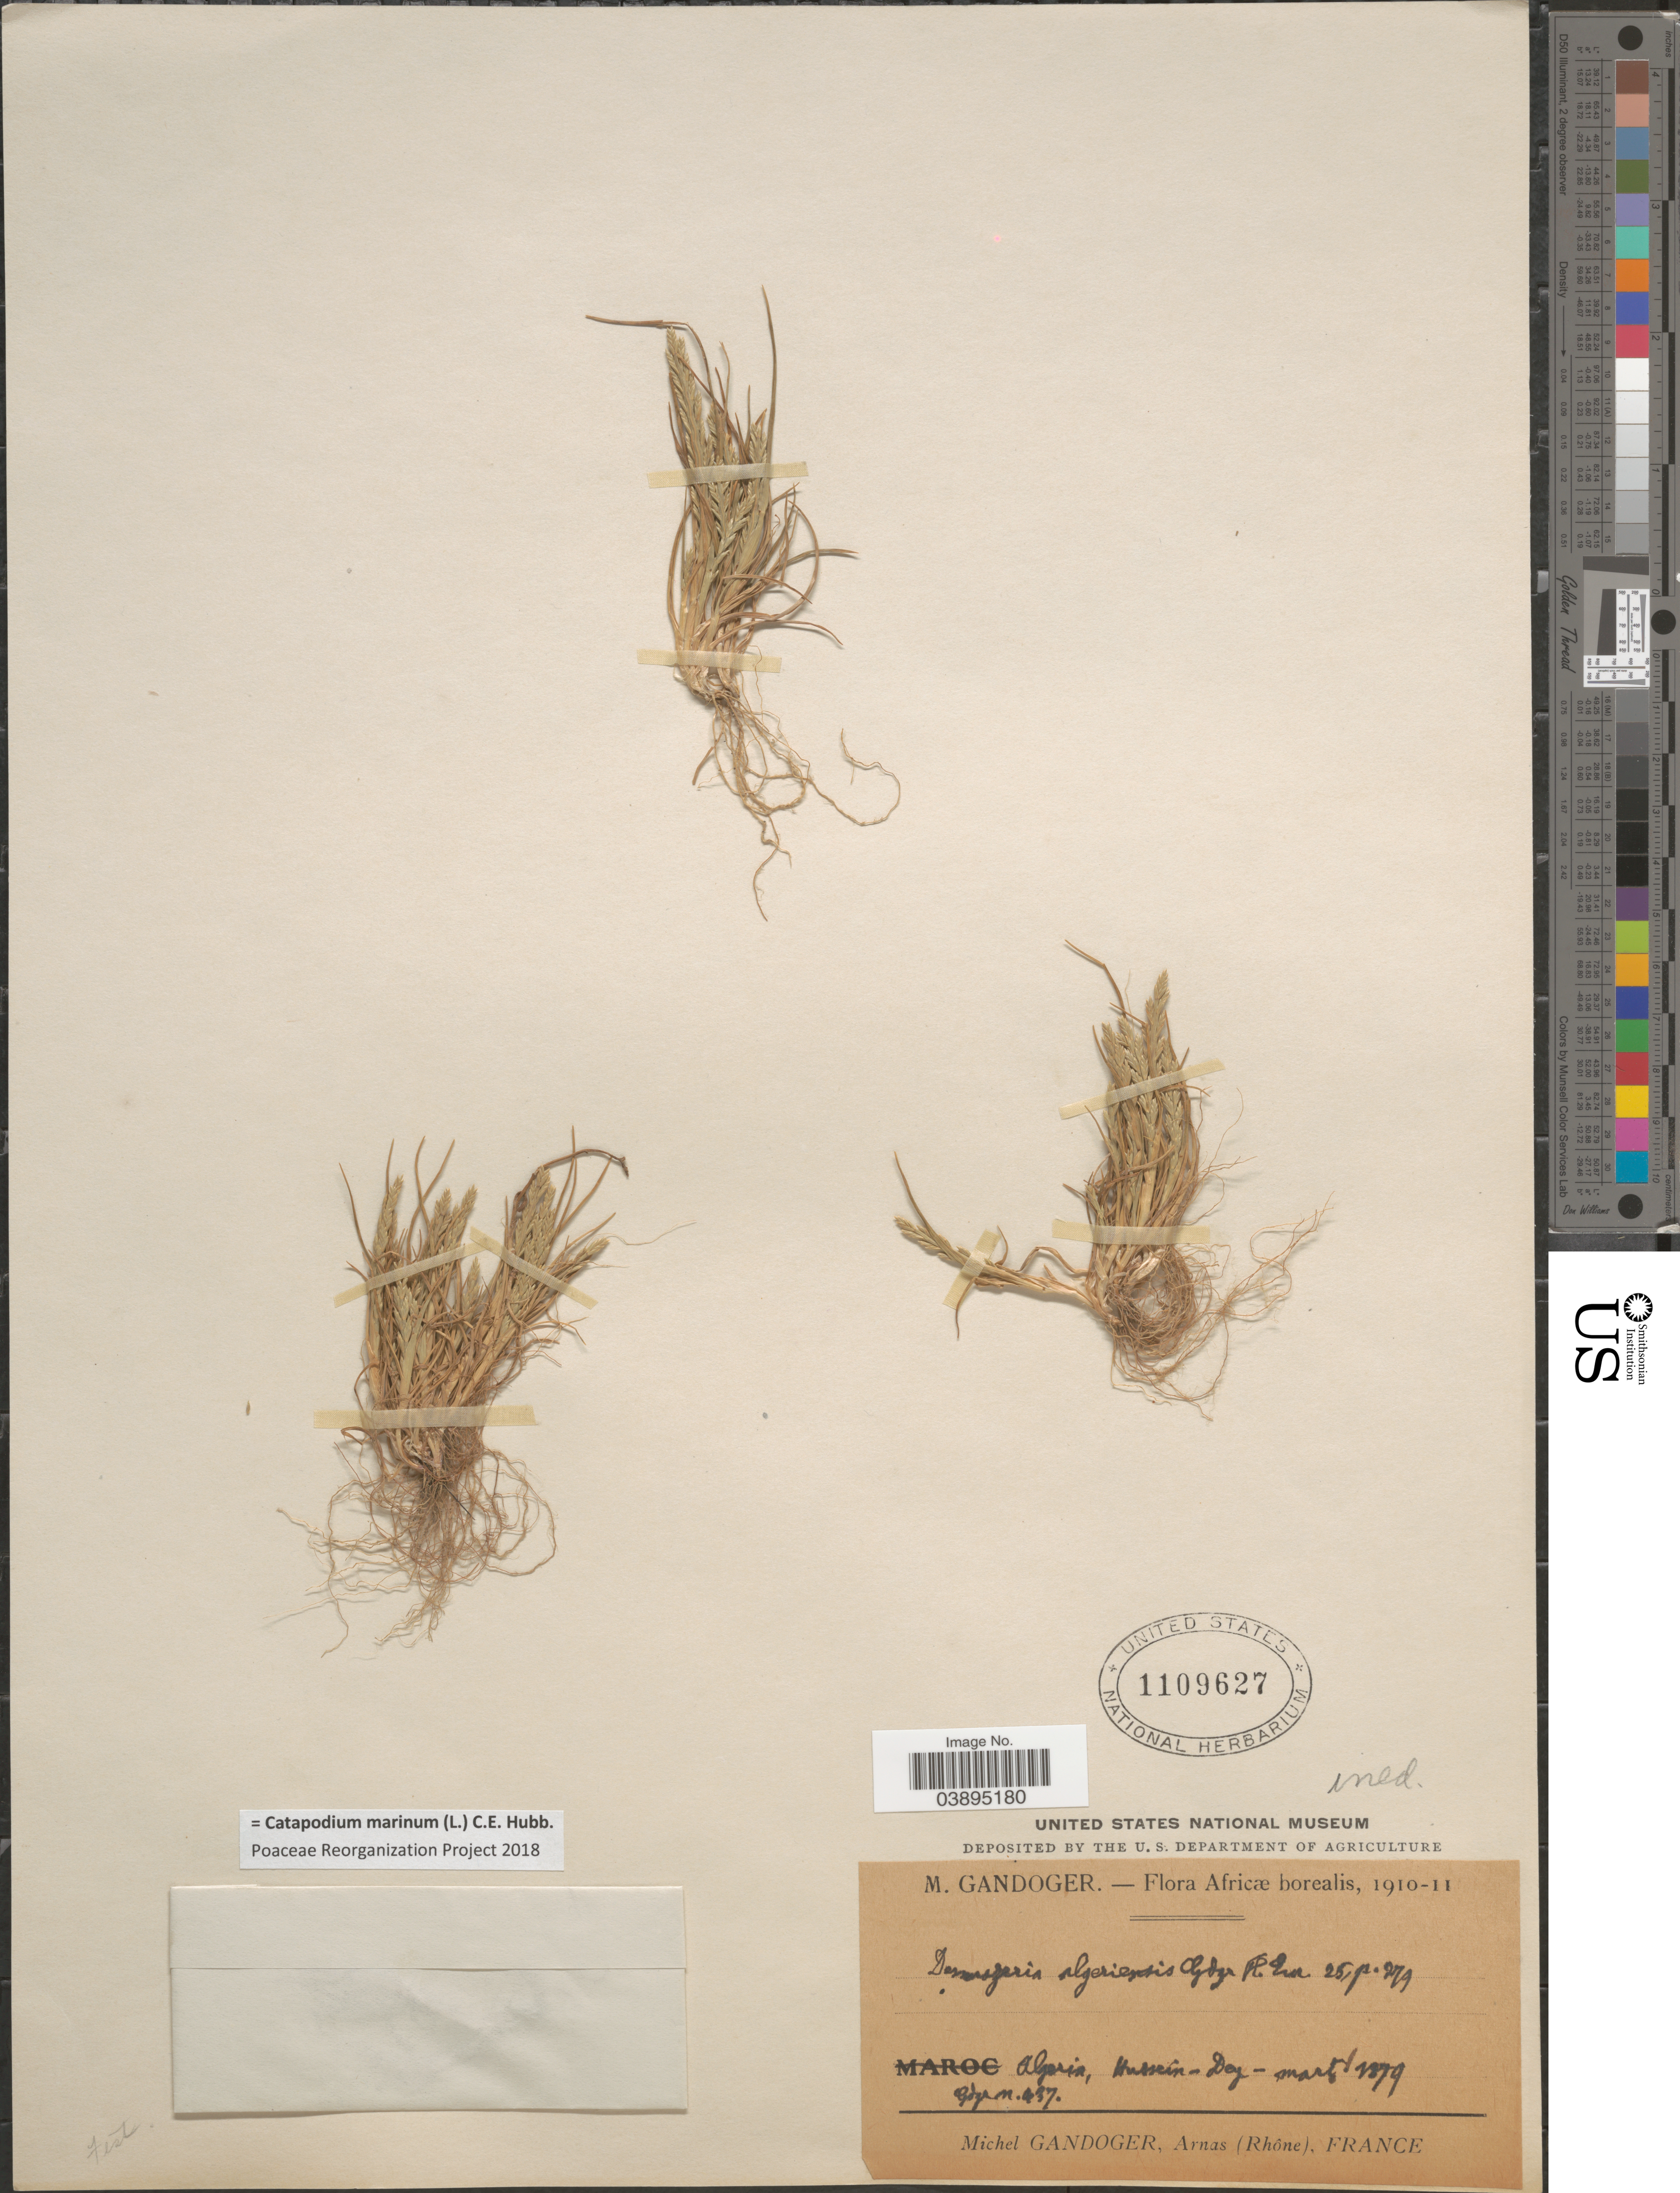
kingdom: Plantae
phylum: Tracheophyta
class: Liliopsida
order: Poales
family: Poaceae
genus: Catapodium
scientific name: Catapodium marinum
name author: (L.) C.E. Hubb.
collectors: M. Gandoger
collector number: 437 ?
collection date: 1879-03-01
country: Algeria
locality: Africæ borealis. Hussein-Dey.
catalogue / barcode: US 1109627